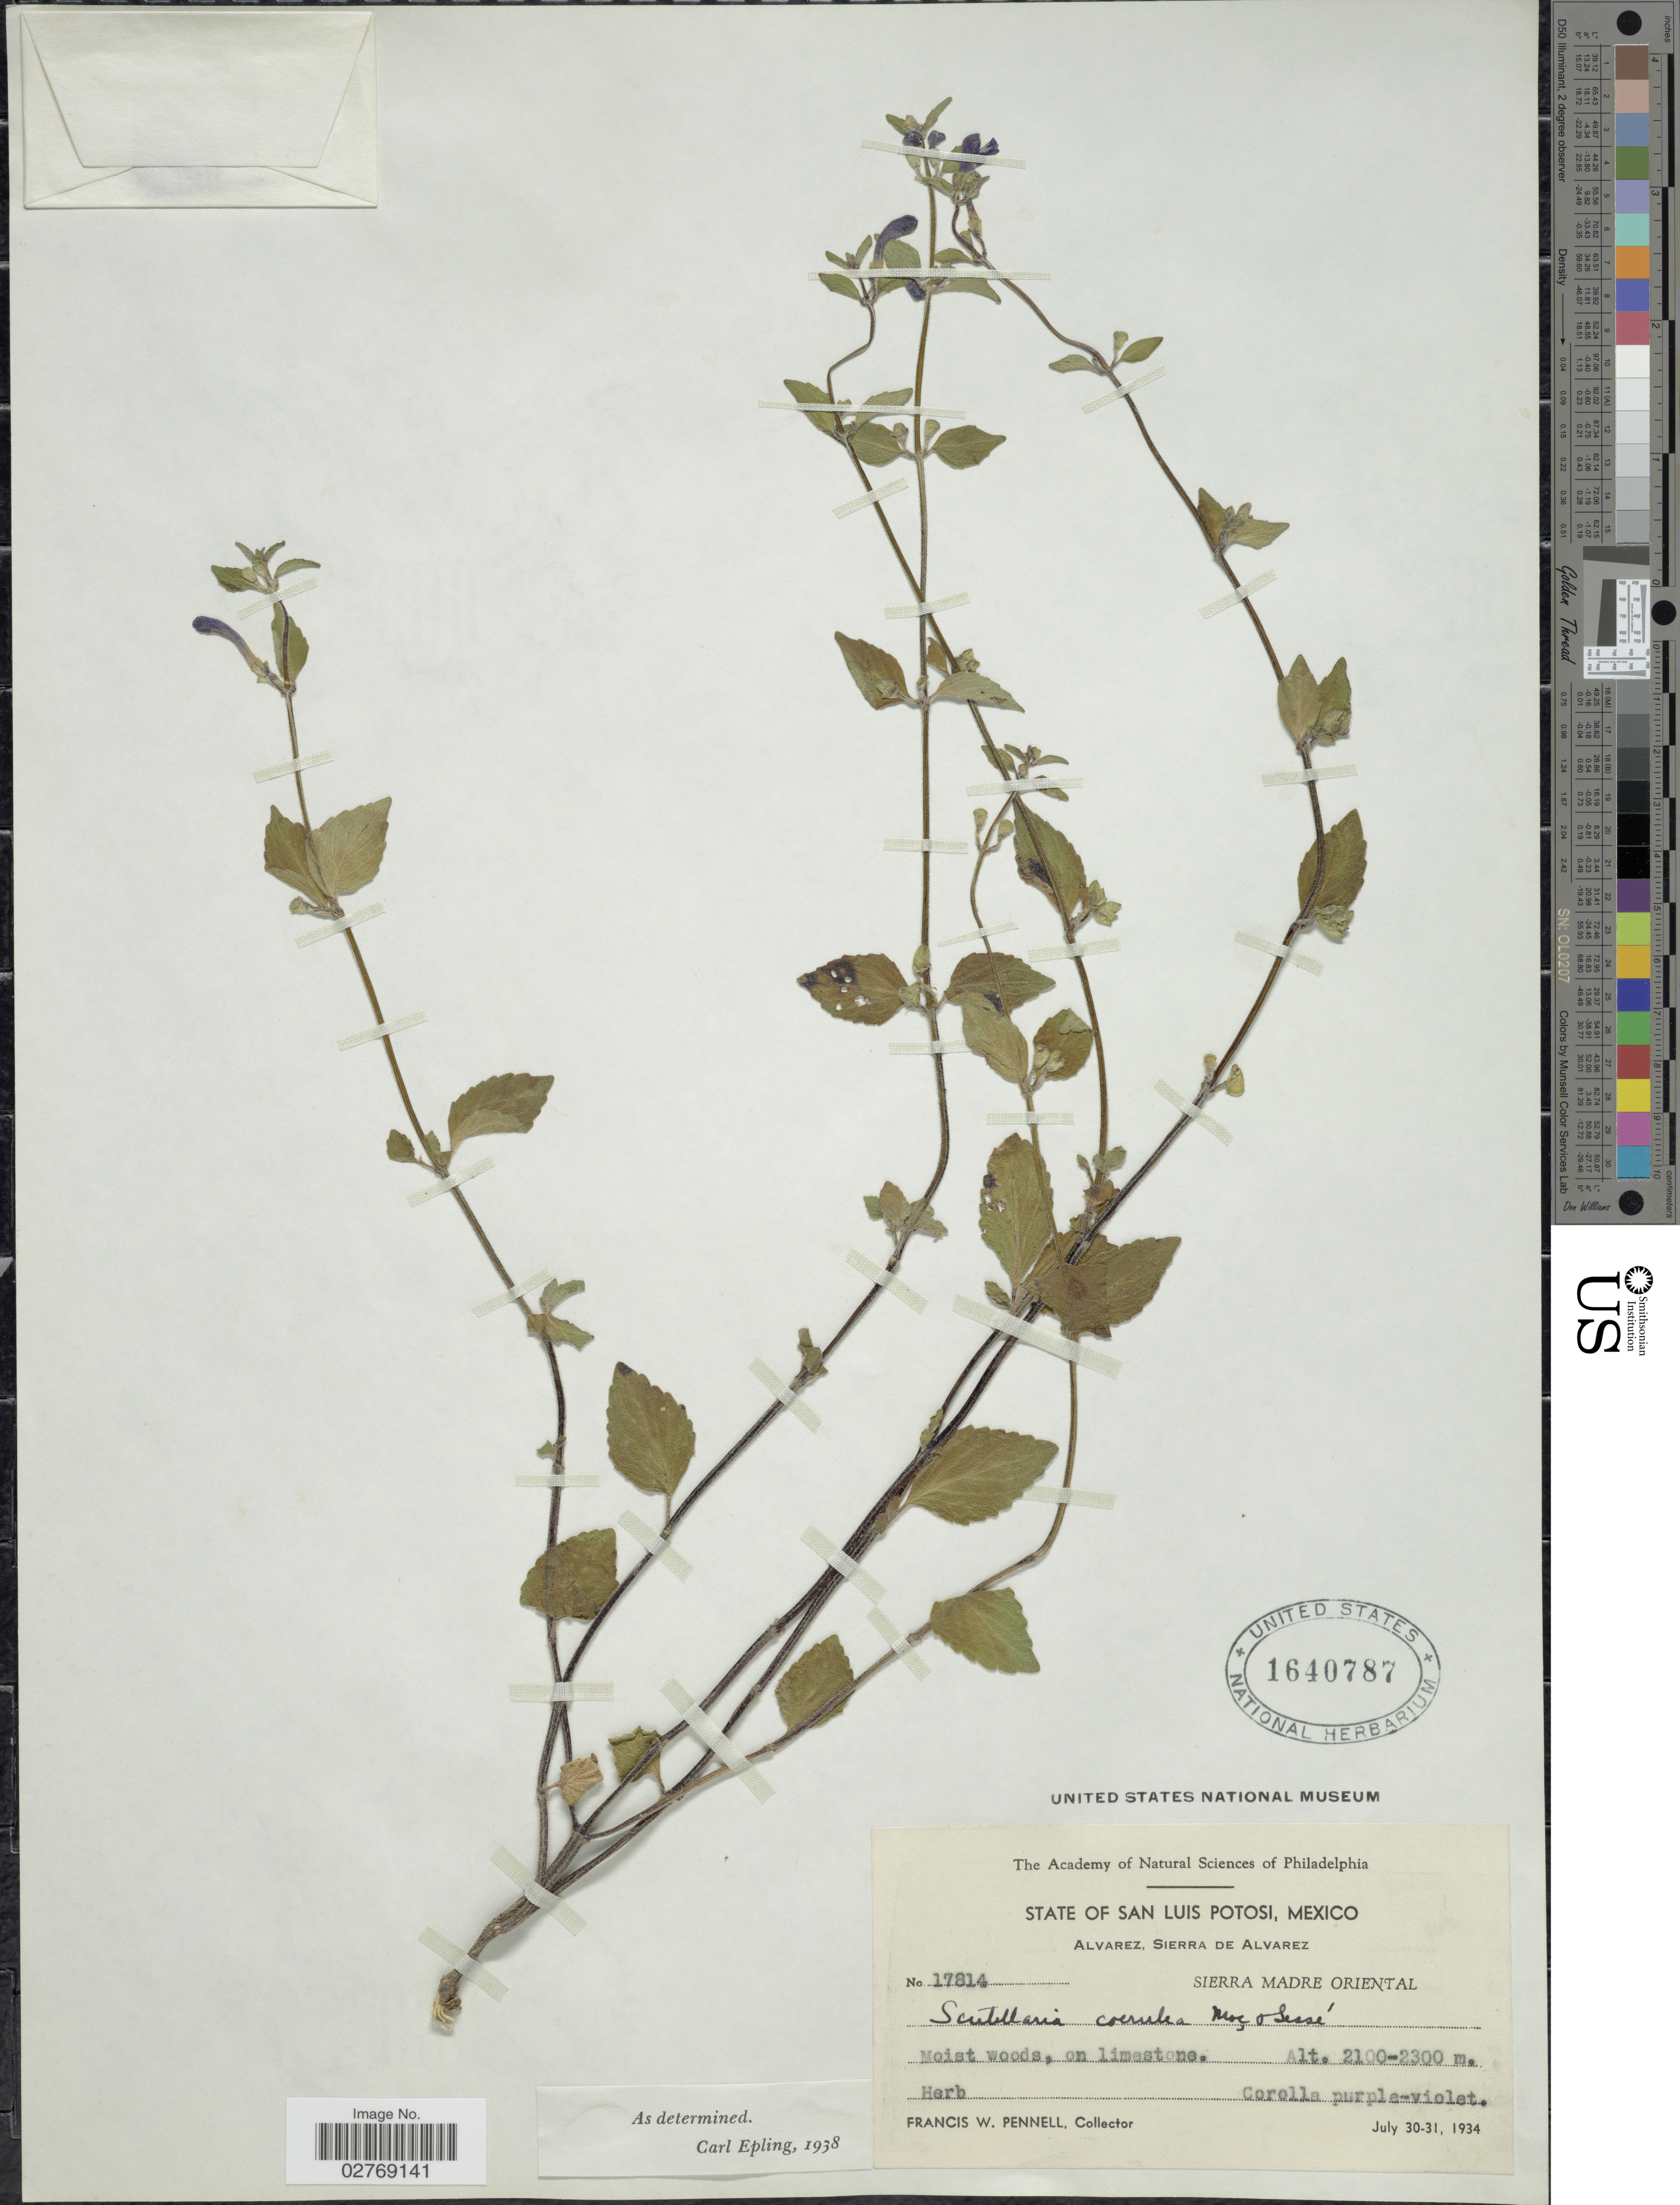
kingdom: Plantae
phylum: Tracheophyta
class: Magnoliopsida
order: Lamiales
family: Lamiaceae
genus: Scutellaria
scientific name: Scutellaria dumetorum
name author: Schltdl.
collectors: F. W. Pennell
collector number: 17814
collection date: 1934-07-30/1934-07-31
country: Mexico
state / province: San Luis Potosí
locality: Alvarez, Sierra de Alvarez. Sierra Madre Oriental.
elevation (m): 2100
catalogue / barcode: US 1640787